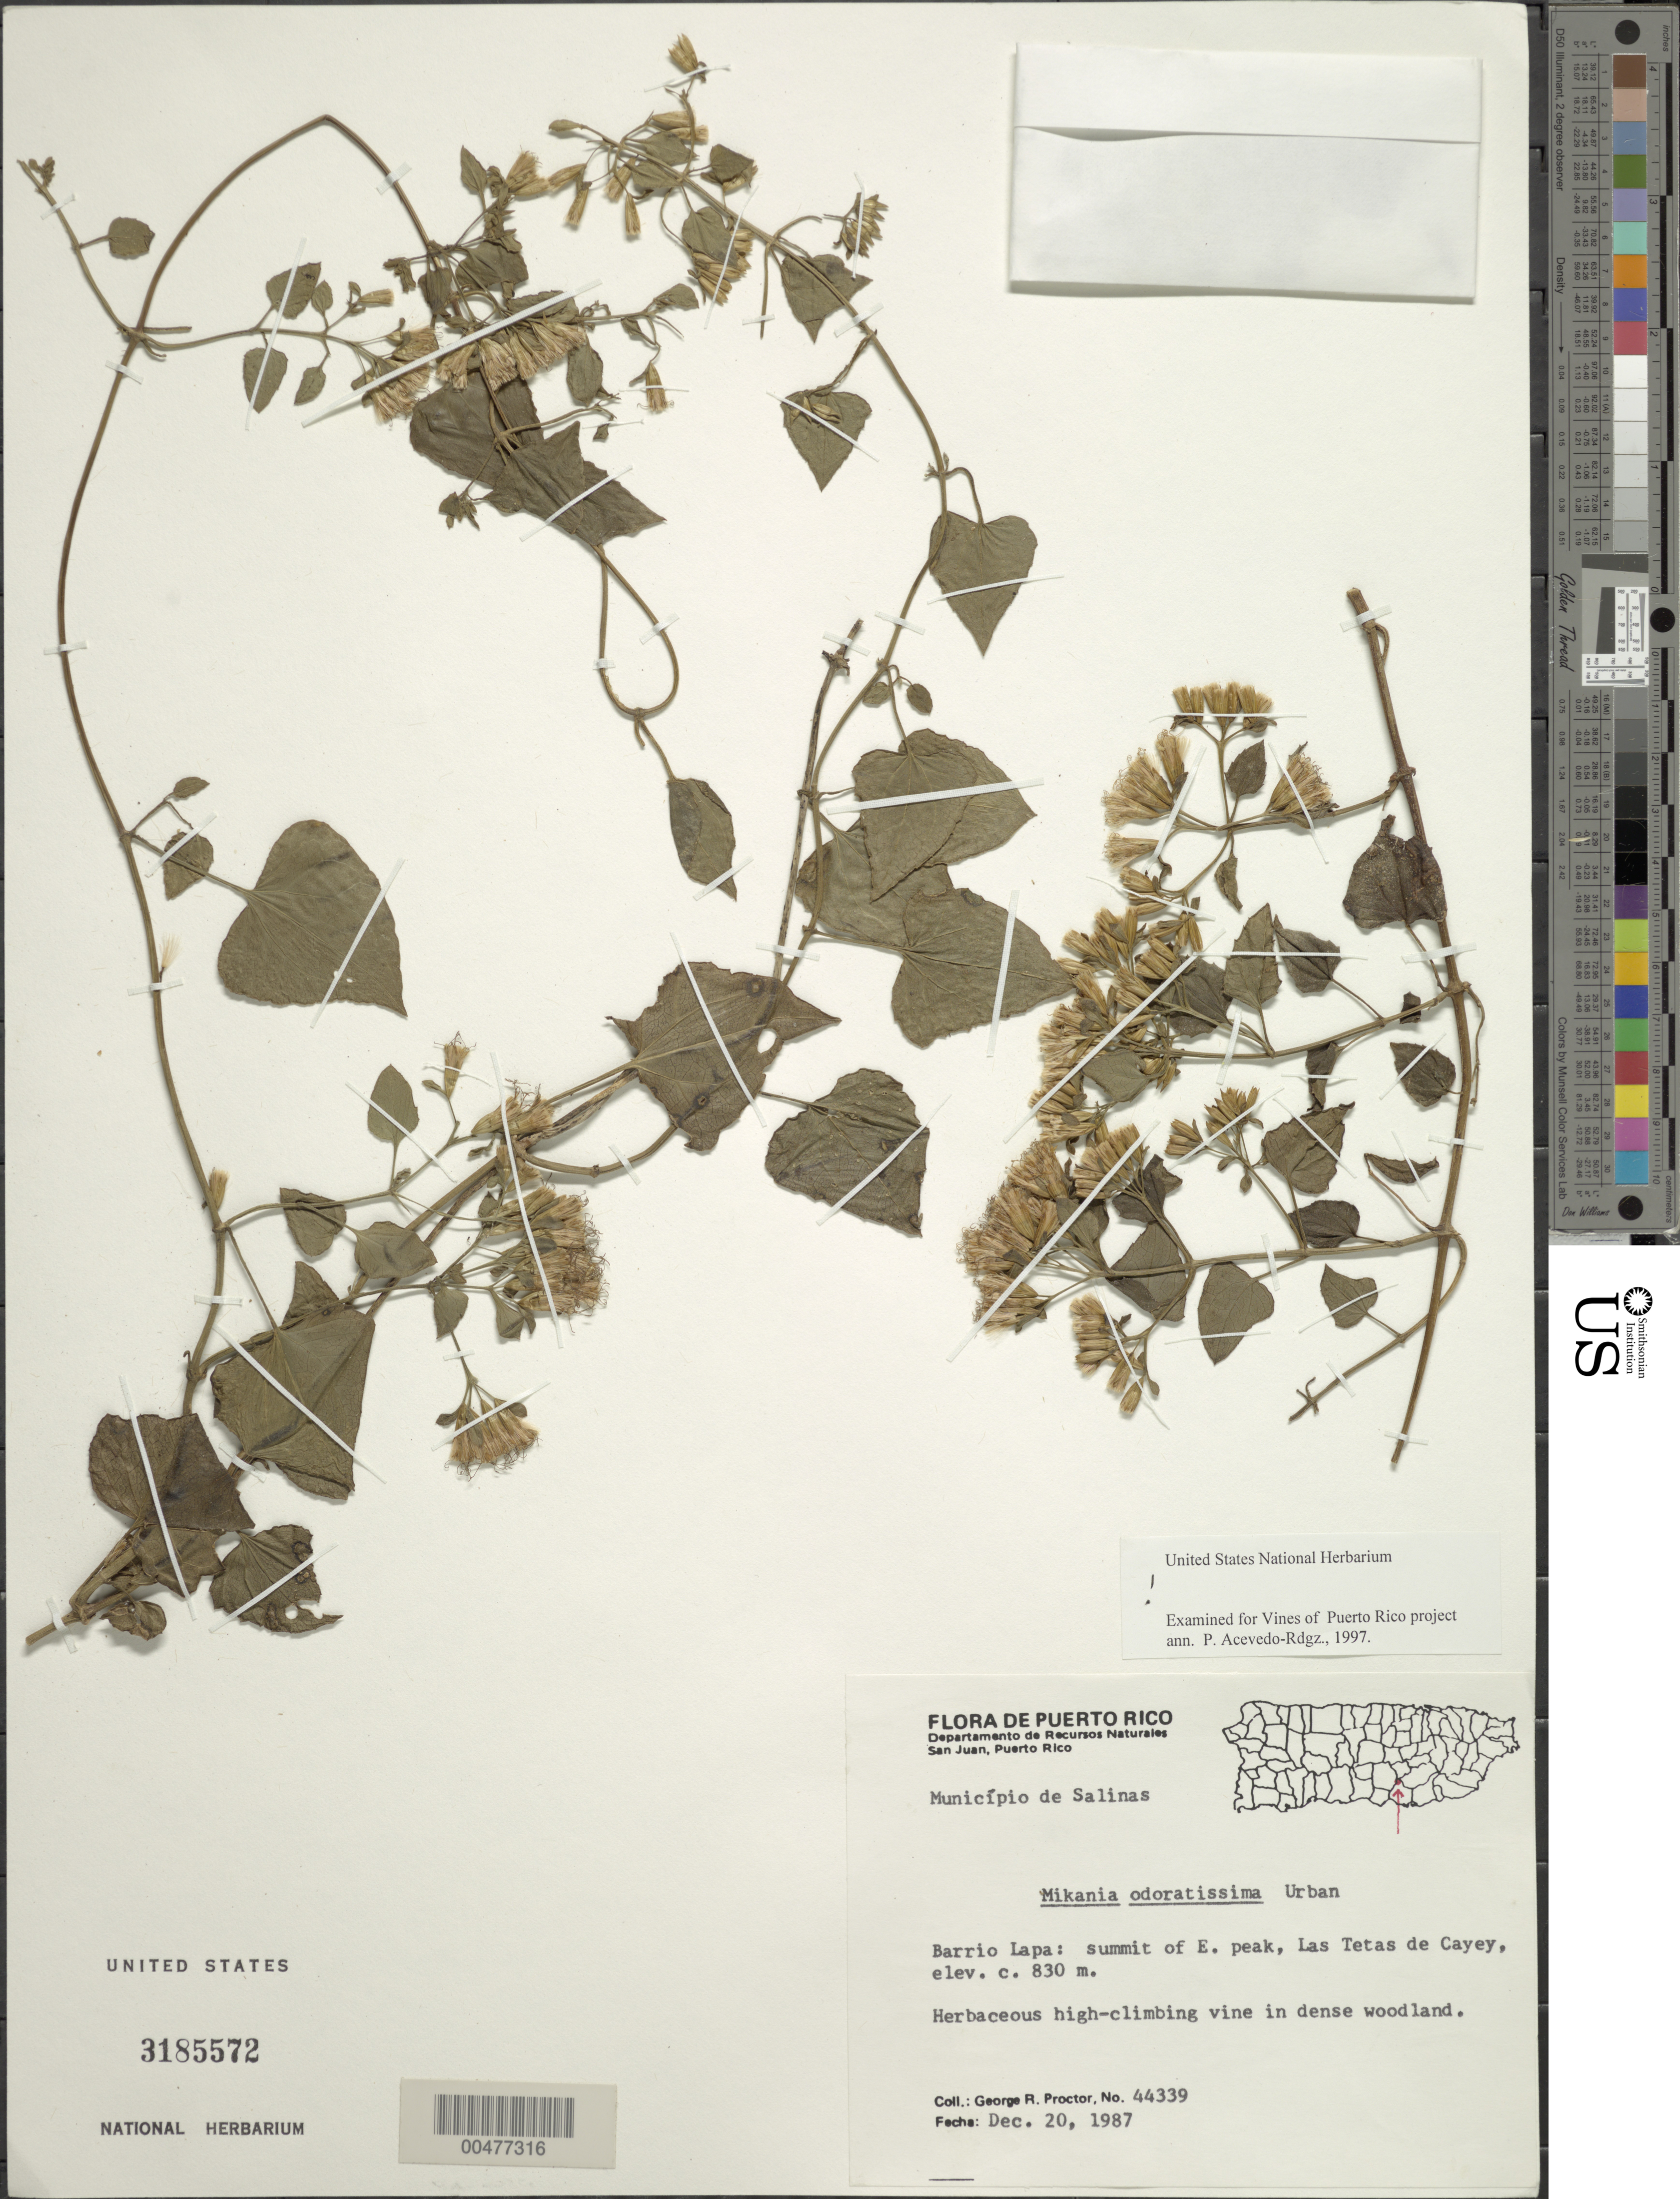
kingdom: Plantae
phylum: Tracheophyta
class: Magnoliopsida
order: Asterales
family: Asteraceae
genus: Mikania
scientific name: Mikania odoratissima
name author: Urb.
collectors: G. R. Proctor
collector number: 44339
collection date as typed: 20 Dec 1987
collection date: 1987-12-20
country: Puerto Rico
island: Greater Antilles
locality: Cayey; Barrio Lapa, summit of E peak, Las Tetas de Cayey. Dense woodland.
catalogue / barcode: US 3185572